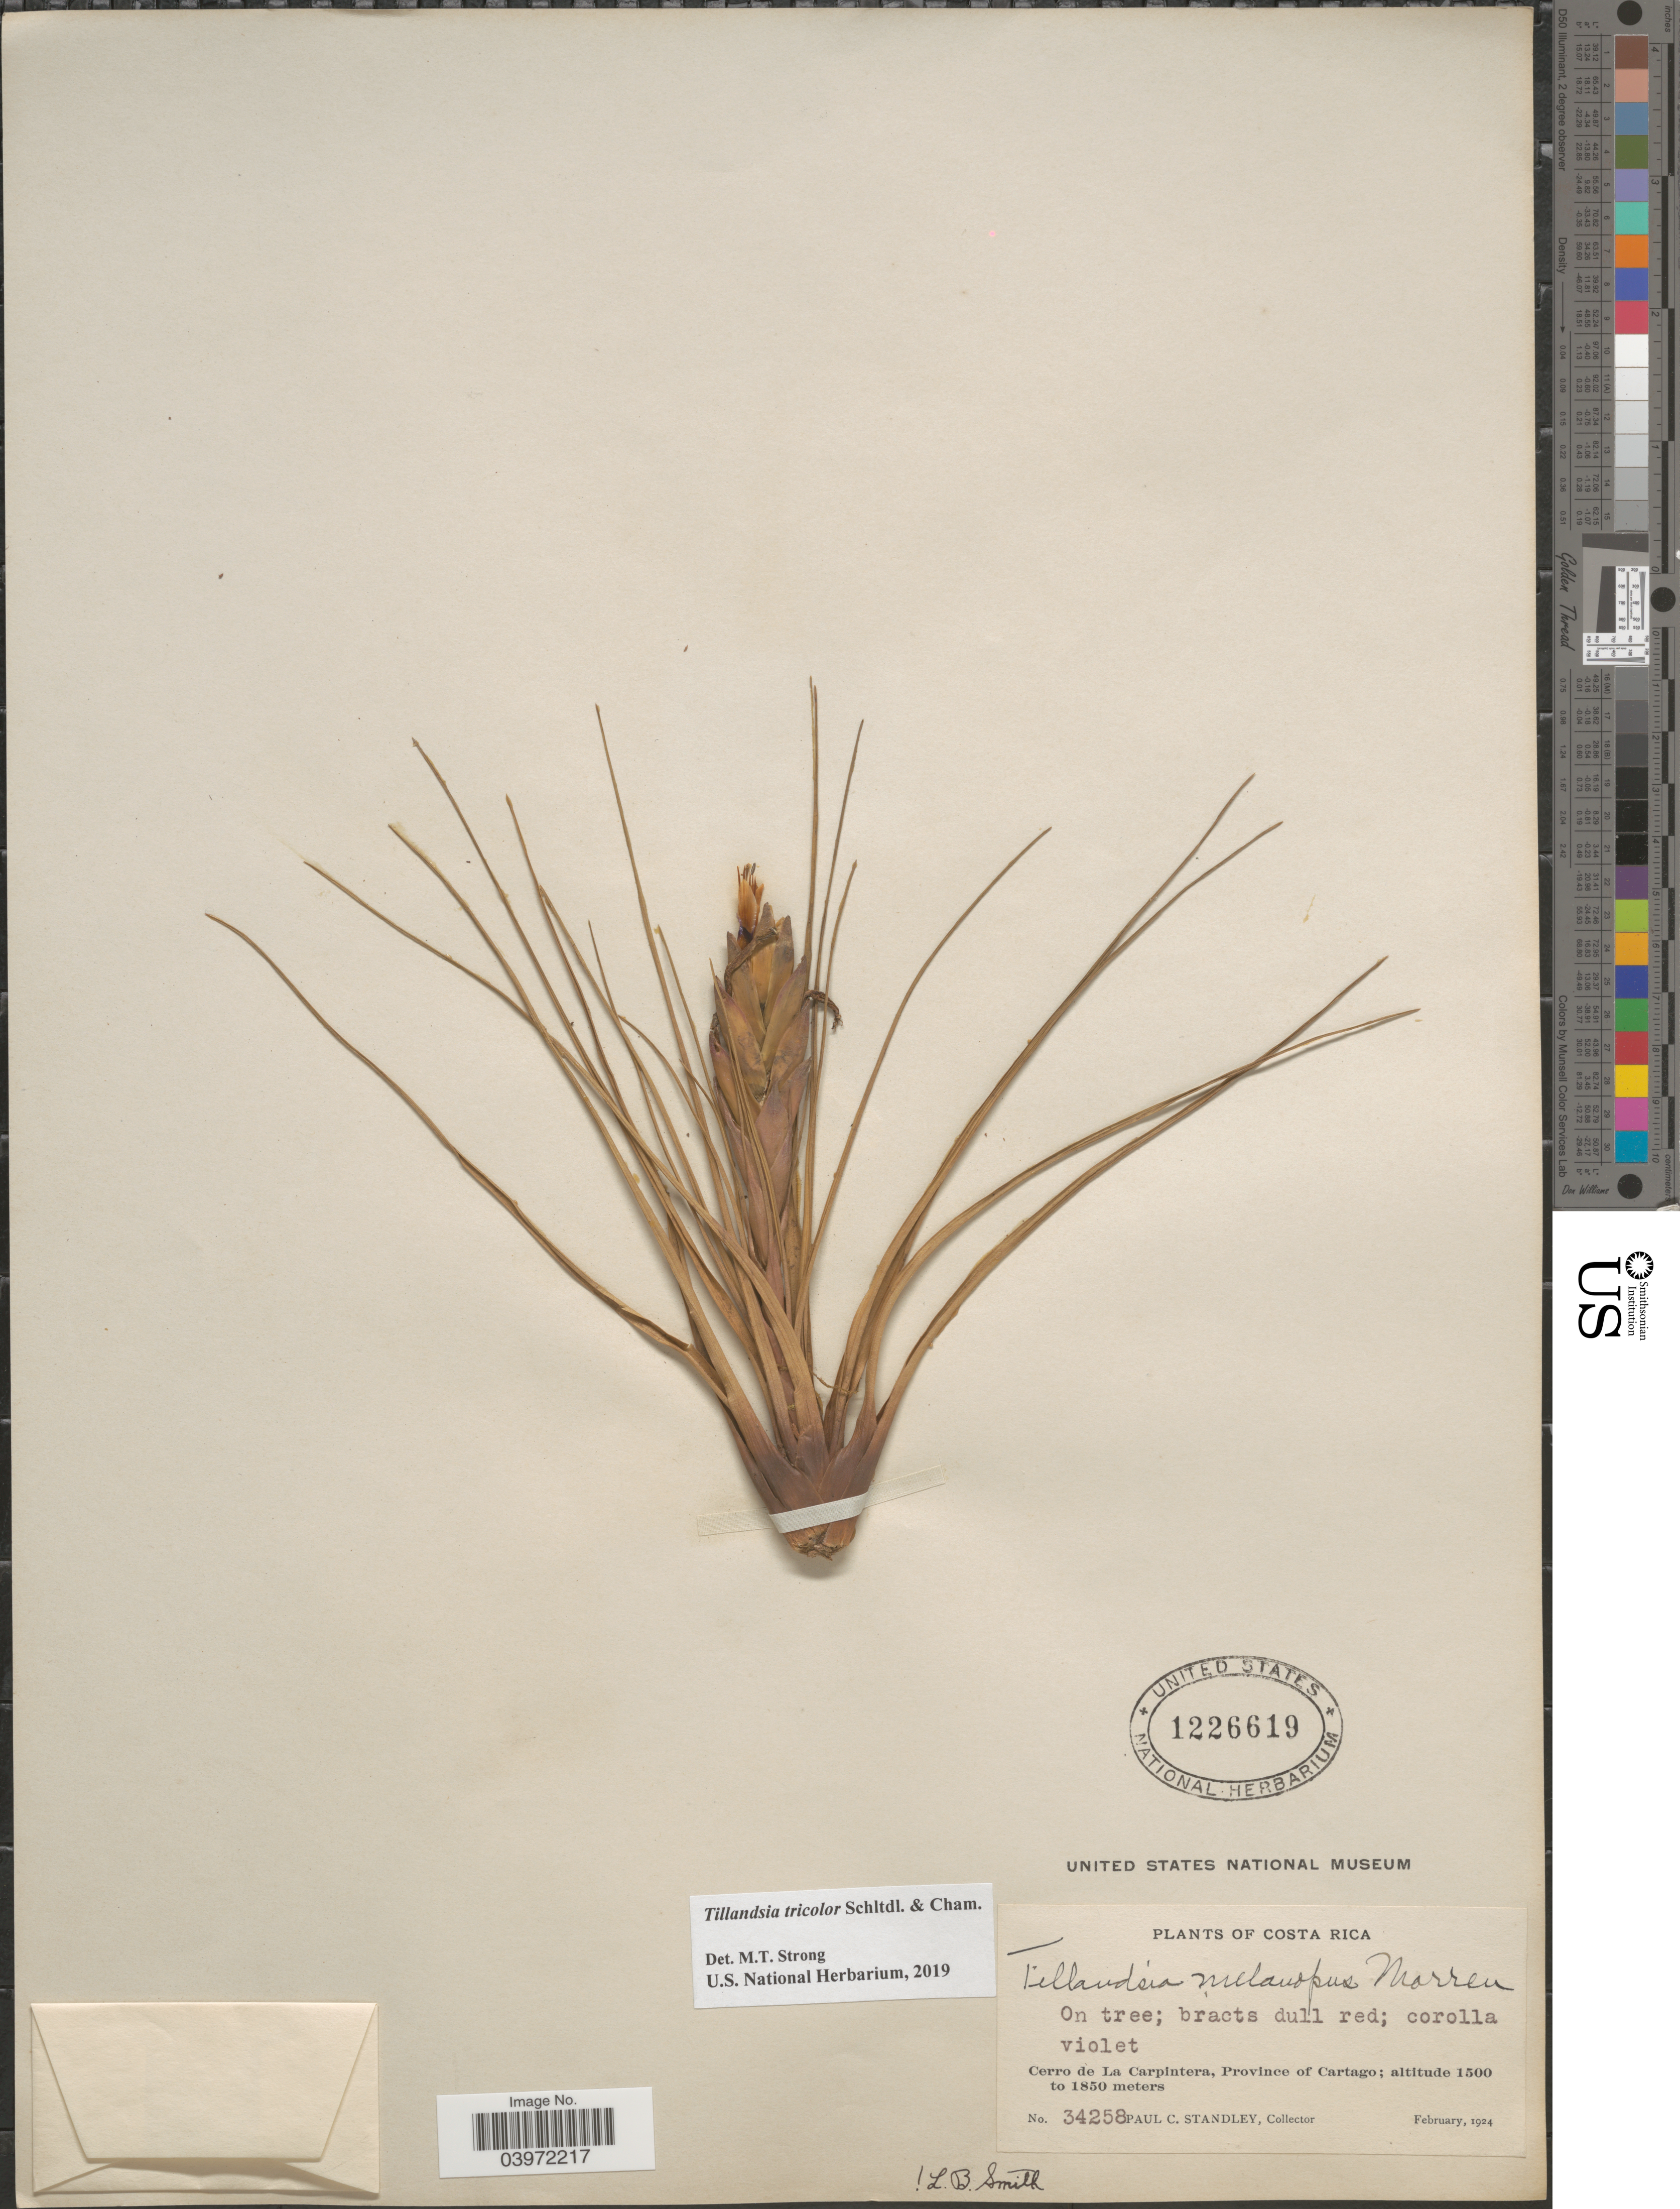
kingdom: Plantae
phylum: Tracheophyta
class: Liliopsida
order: Poales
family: Bromeliaceae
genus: Tillandsia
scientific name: Tillandsia tricolor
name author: Schltdl. & Cham.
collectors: P. C. Standley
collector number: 34258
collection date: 1924-02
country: Costa Rica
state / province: Cartago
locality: Cerro de La Carpintera.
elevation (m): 1500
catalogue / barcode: US 1226619